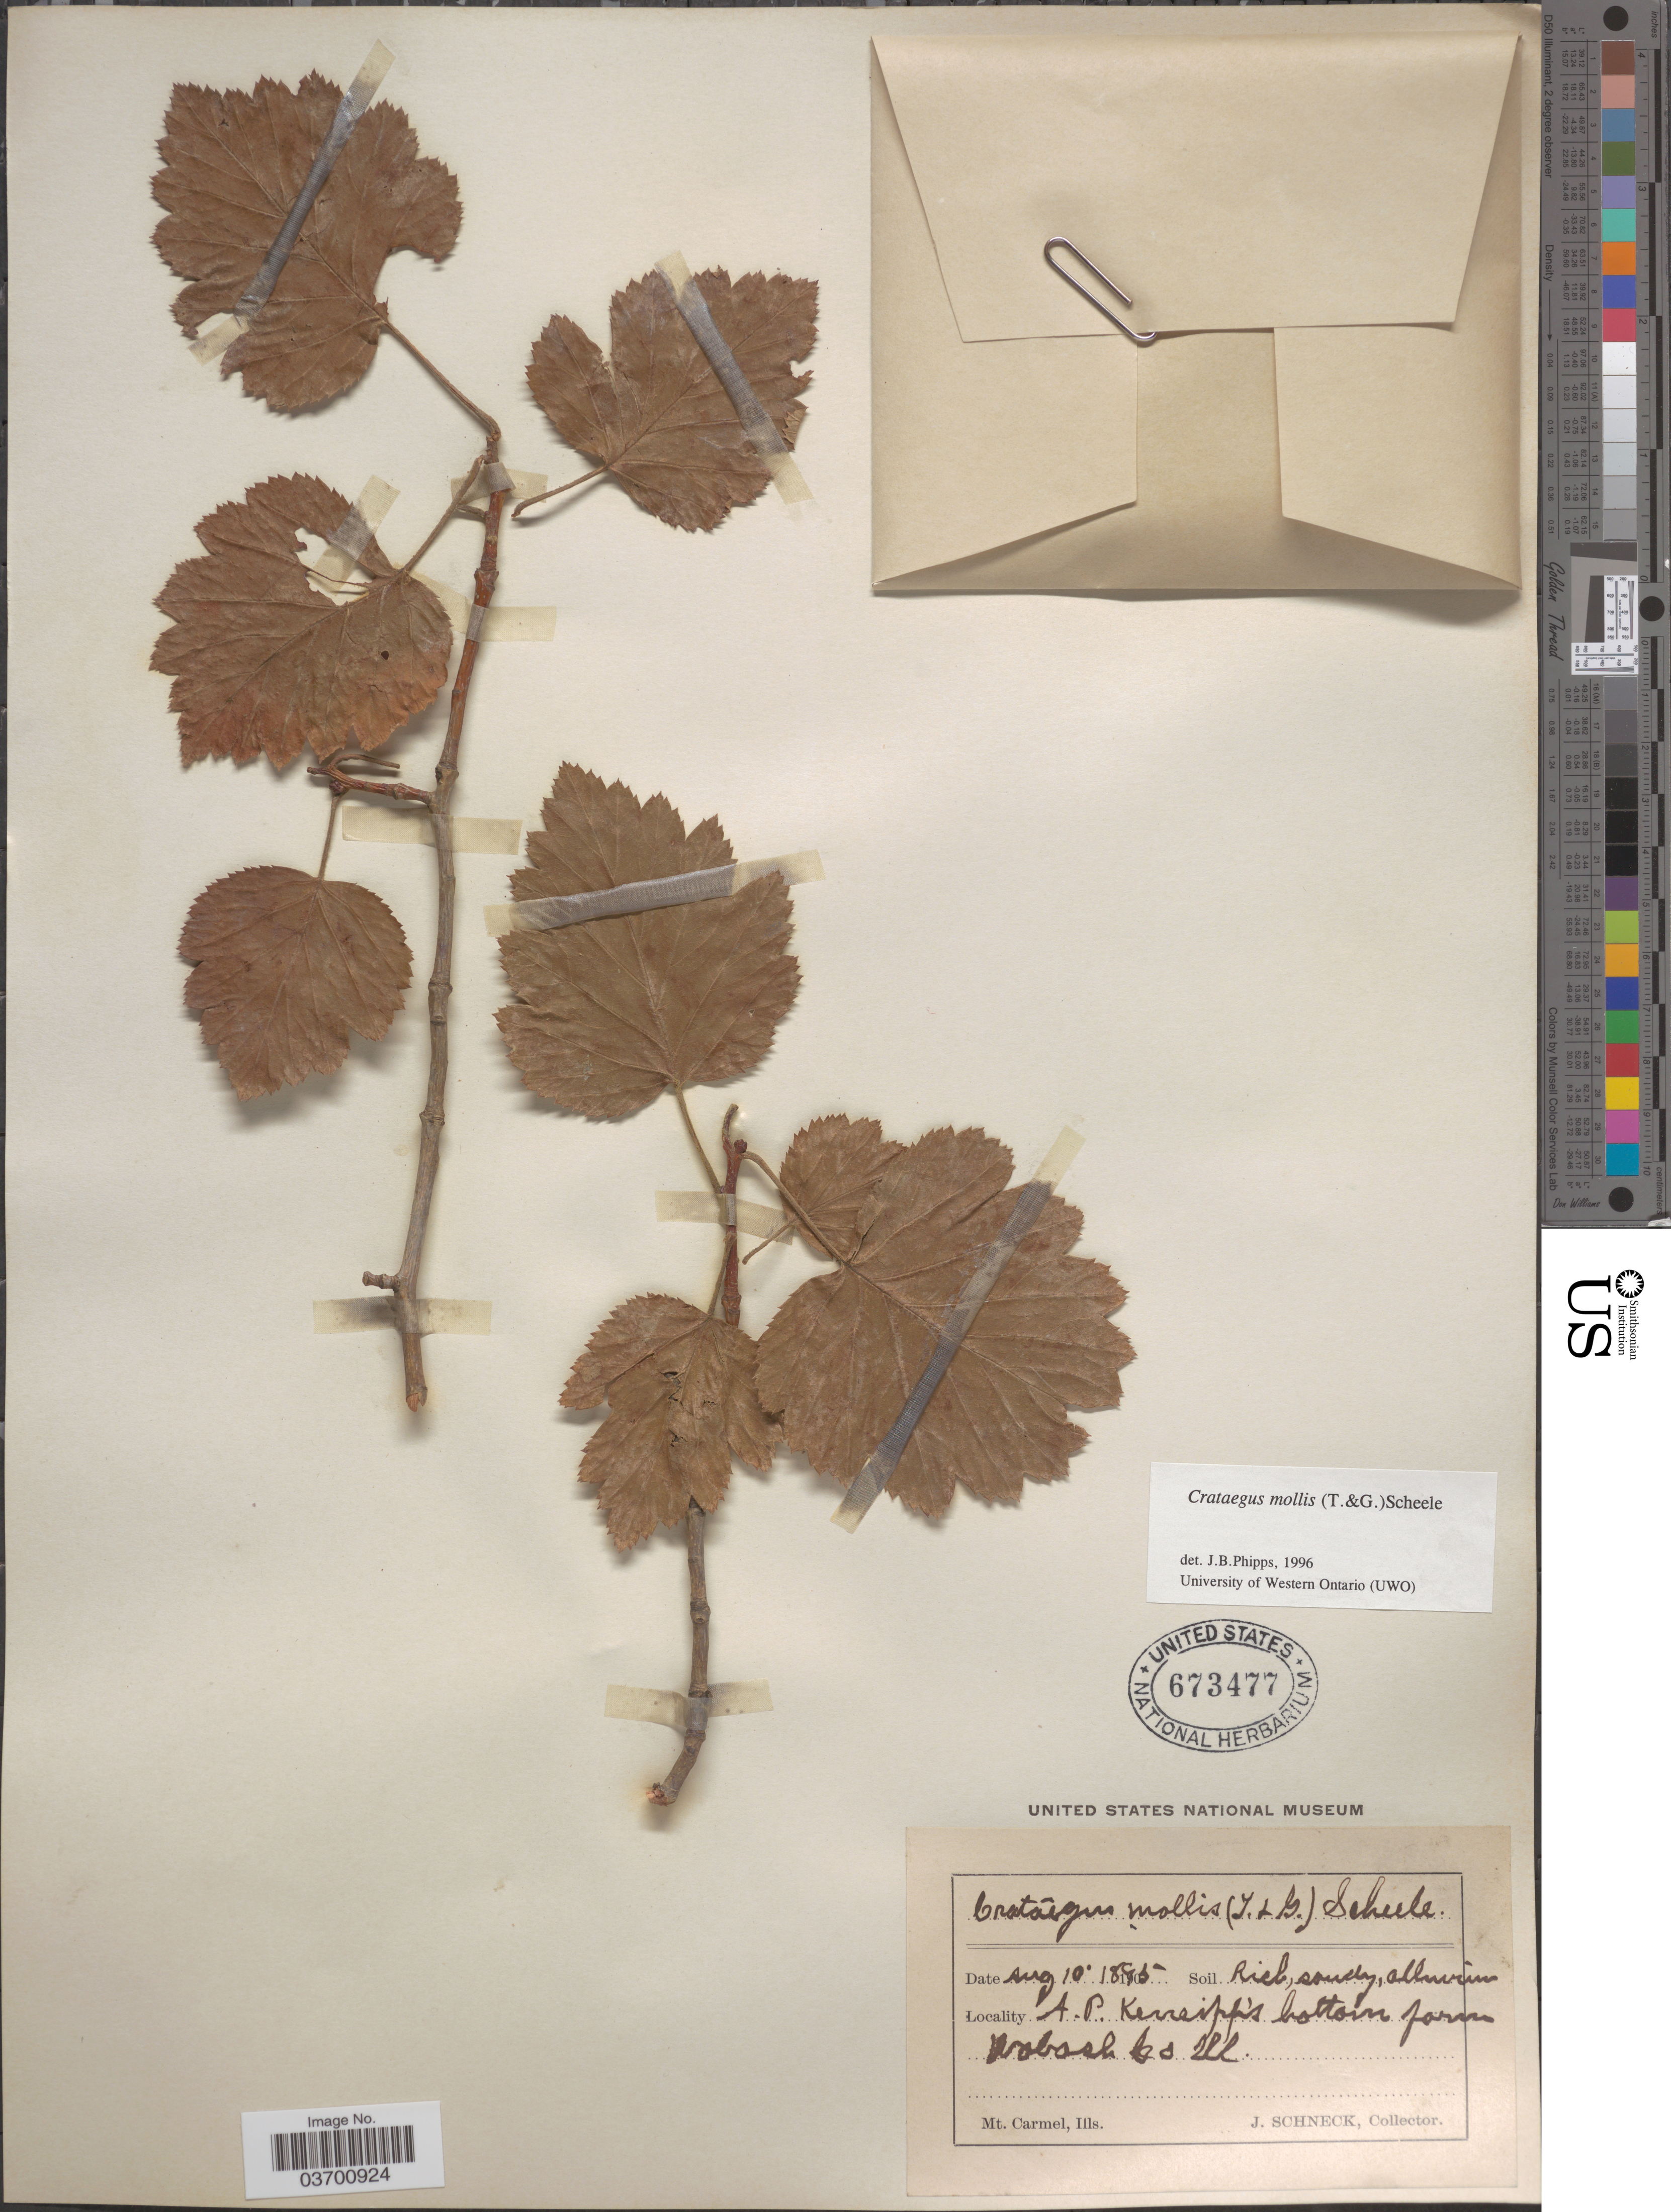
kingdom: Plantae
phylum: Tracheophyta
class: Magnoliopsida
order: Rosales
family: Rosaceae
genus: Crataegus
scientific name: Crataegus mollis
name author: (Torr. & A. Gray) Scheele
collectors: J. Schneck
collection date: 1885-08-10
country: United States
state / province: Illinois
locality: A. P. Keneipp's bottom farm Wabash Co.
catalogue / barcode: US 673477